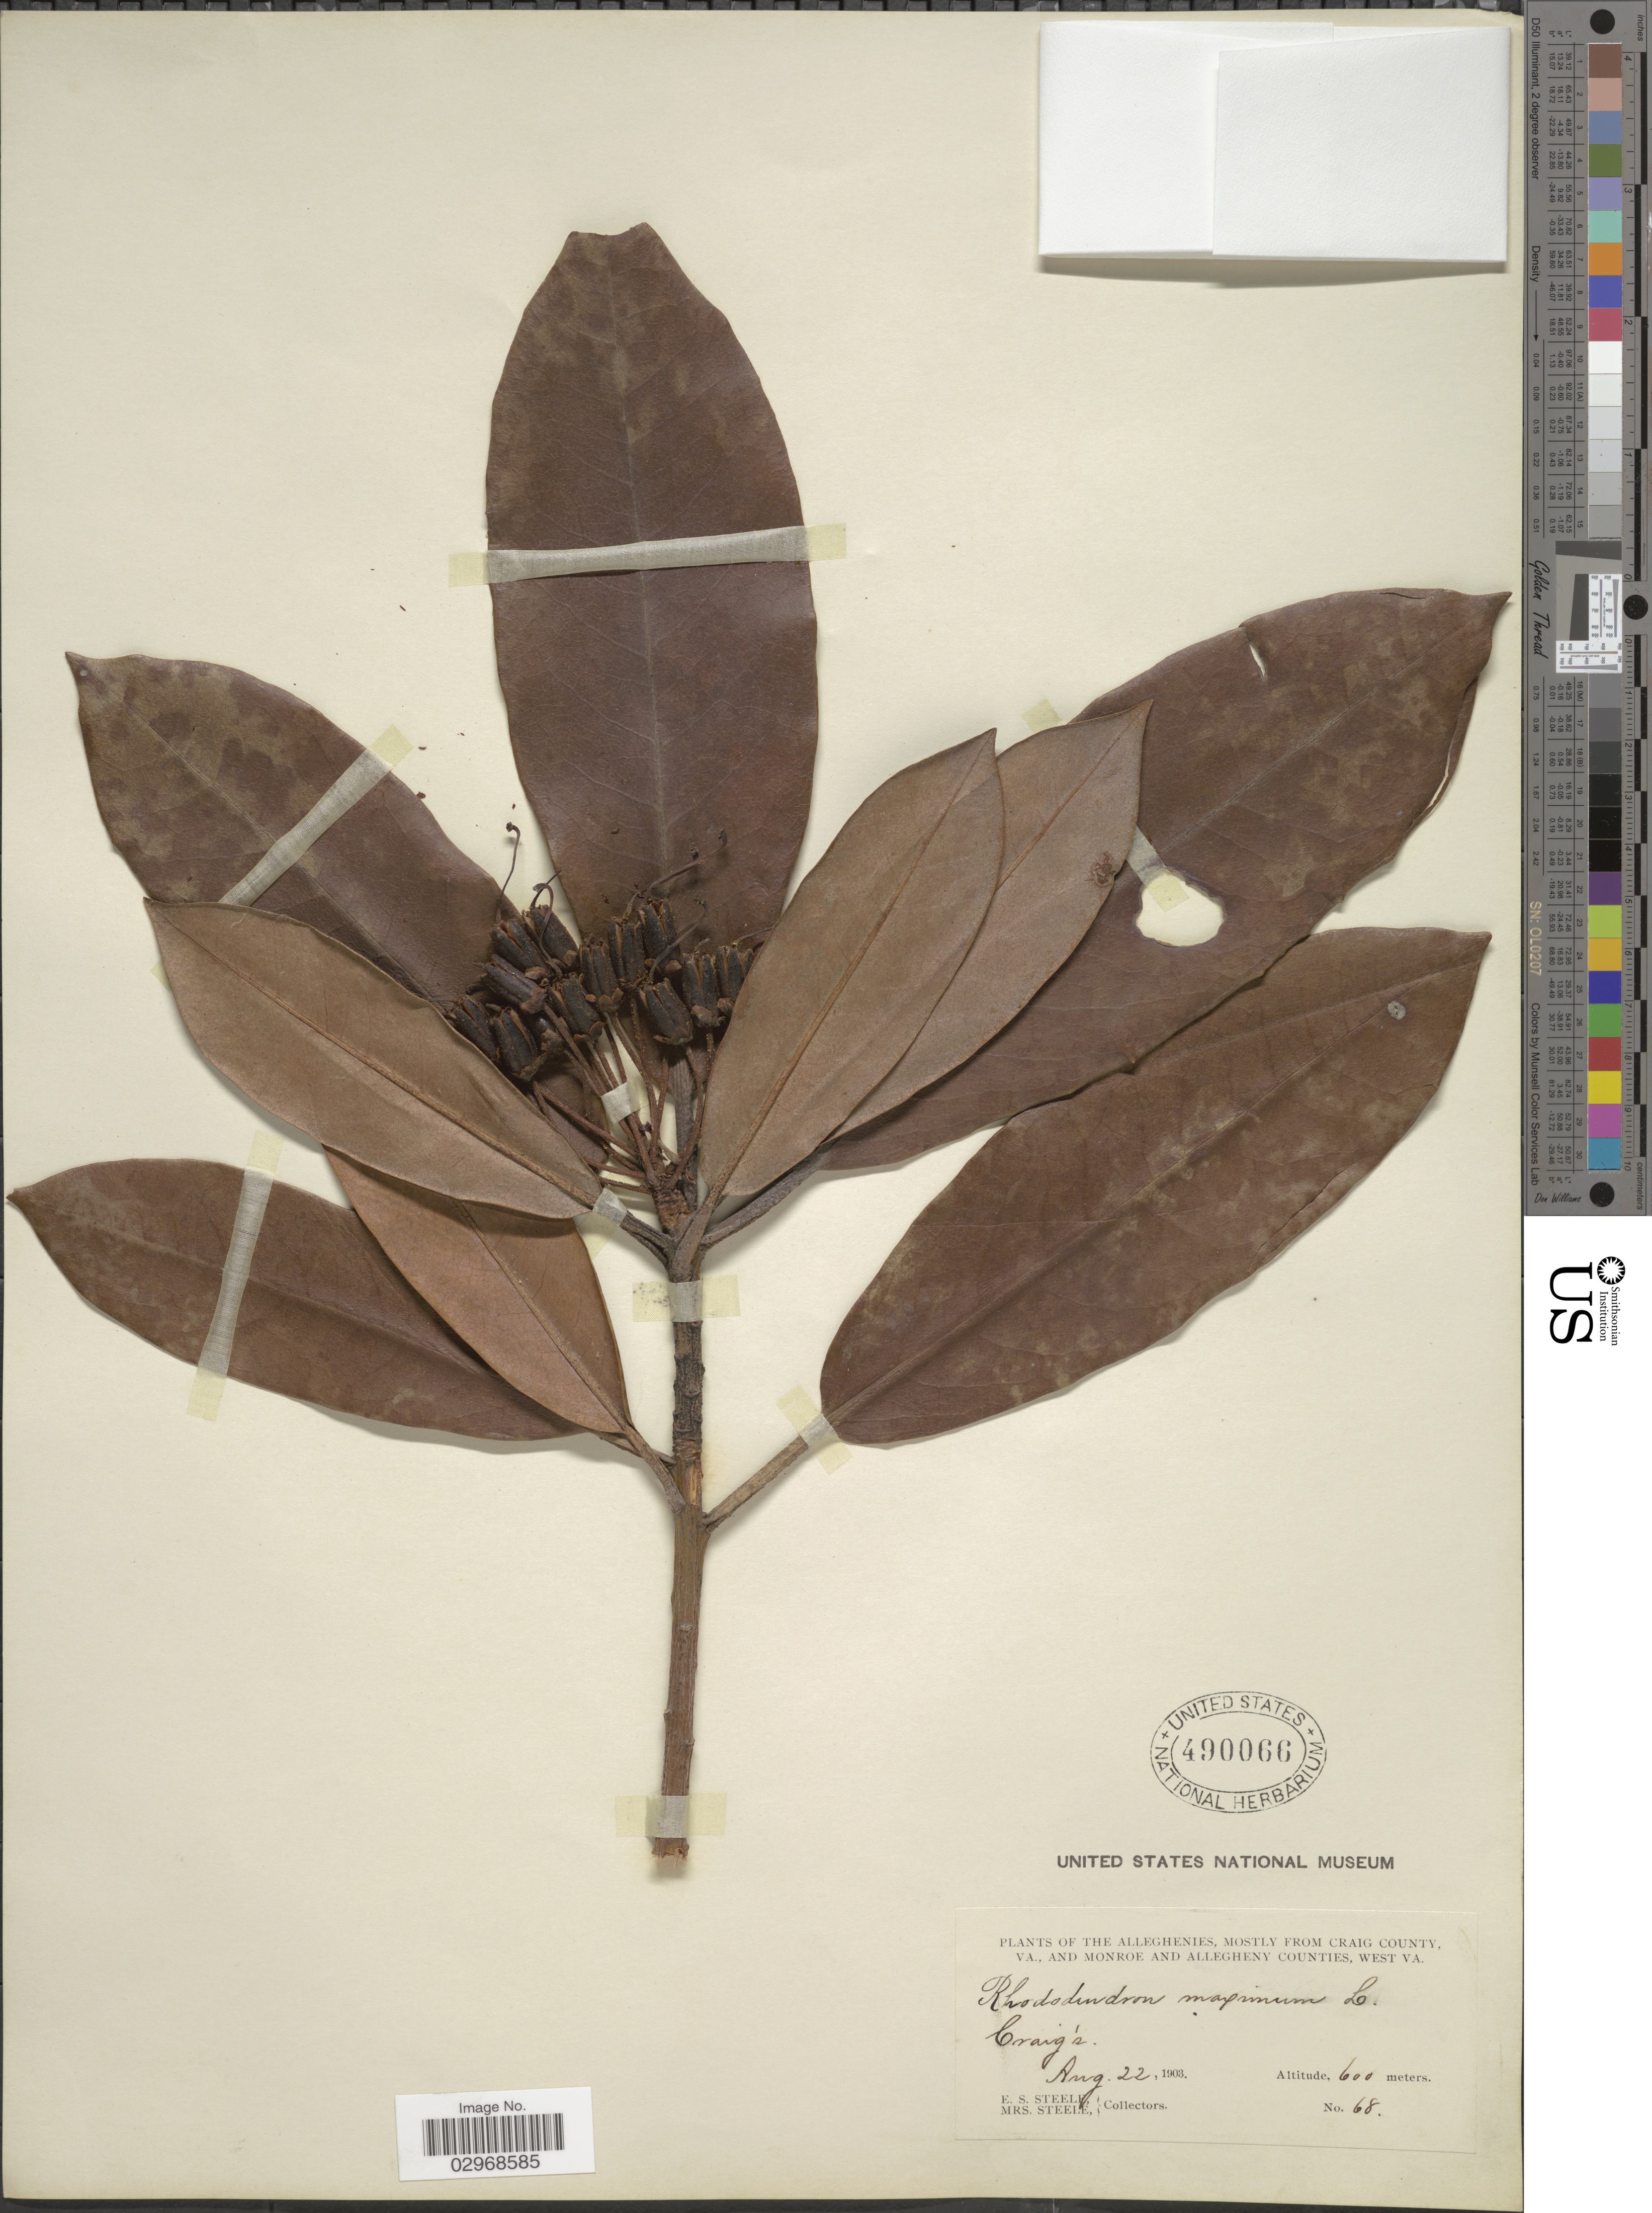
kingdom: Plantae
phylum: Tracheophyta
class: Magnoliopsida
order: Ericales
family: Ericaceae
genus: Rhododendron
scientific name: Rhododendron maximum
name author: L.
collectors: E. Steele & Mrs. E. S. Steele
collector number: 68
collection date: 1903-08-22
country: United States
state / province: Virginia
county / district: Craig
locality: Alleghenies, mostly from Craig County, VA., and Monroe and Allegheny Counties, West VA. Craig's.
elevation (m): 600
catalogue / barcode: US 490066